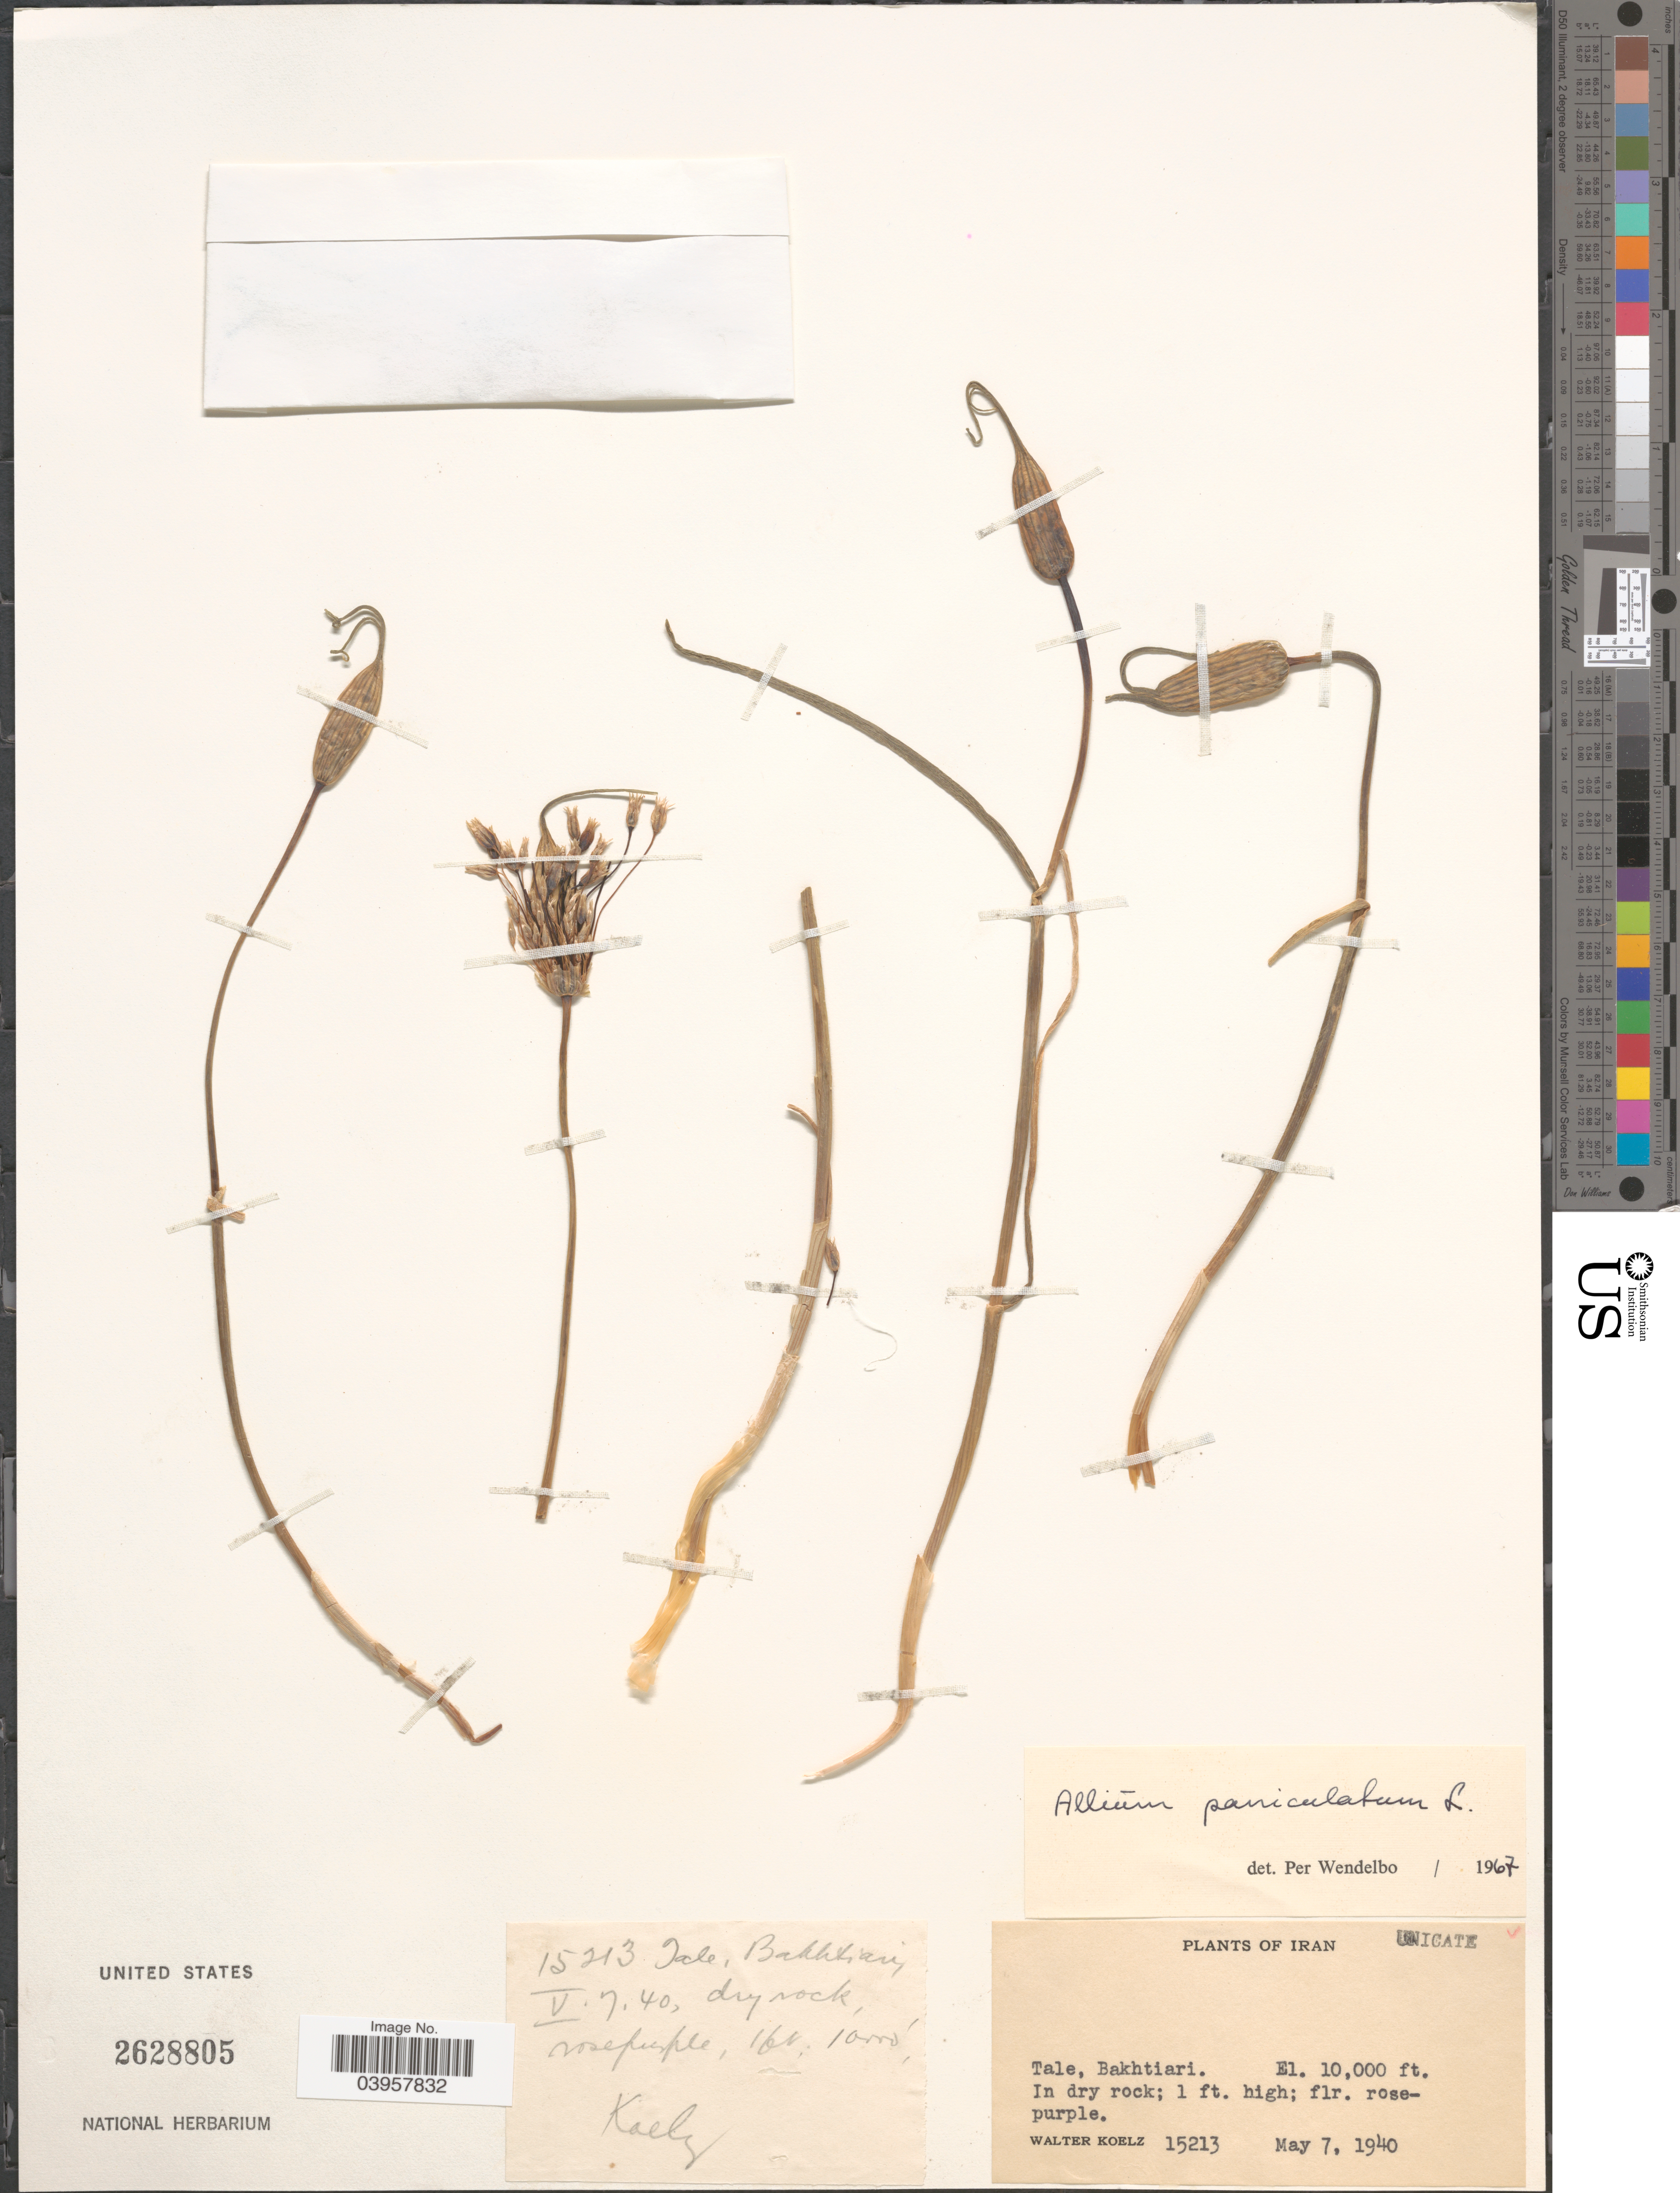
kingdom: Plantae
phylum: Tracheophyta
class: Liliopsida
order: Asparagales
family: Amaryllidaceae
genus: Allium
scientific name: Allium paniculatum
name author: L.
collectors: W. N. Koelz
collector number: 15213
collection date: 1940-05-07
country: Iran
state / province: Chahar Mahaal and Bakhtiari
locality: Tale, Bakhtiari.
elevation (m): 3048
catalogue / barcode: US 2628805